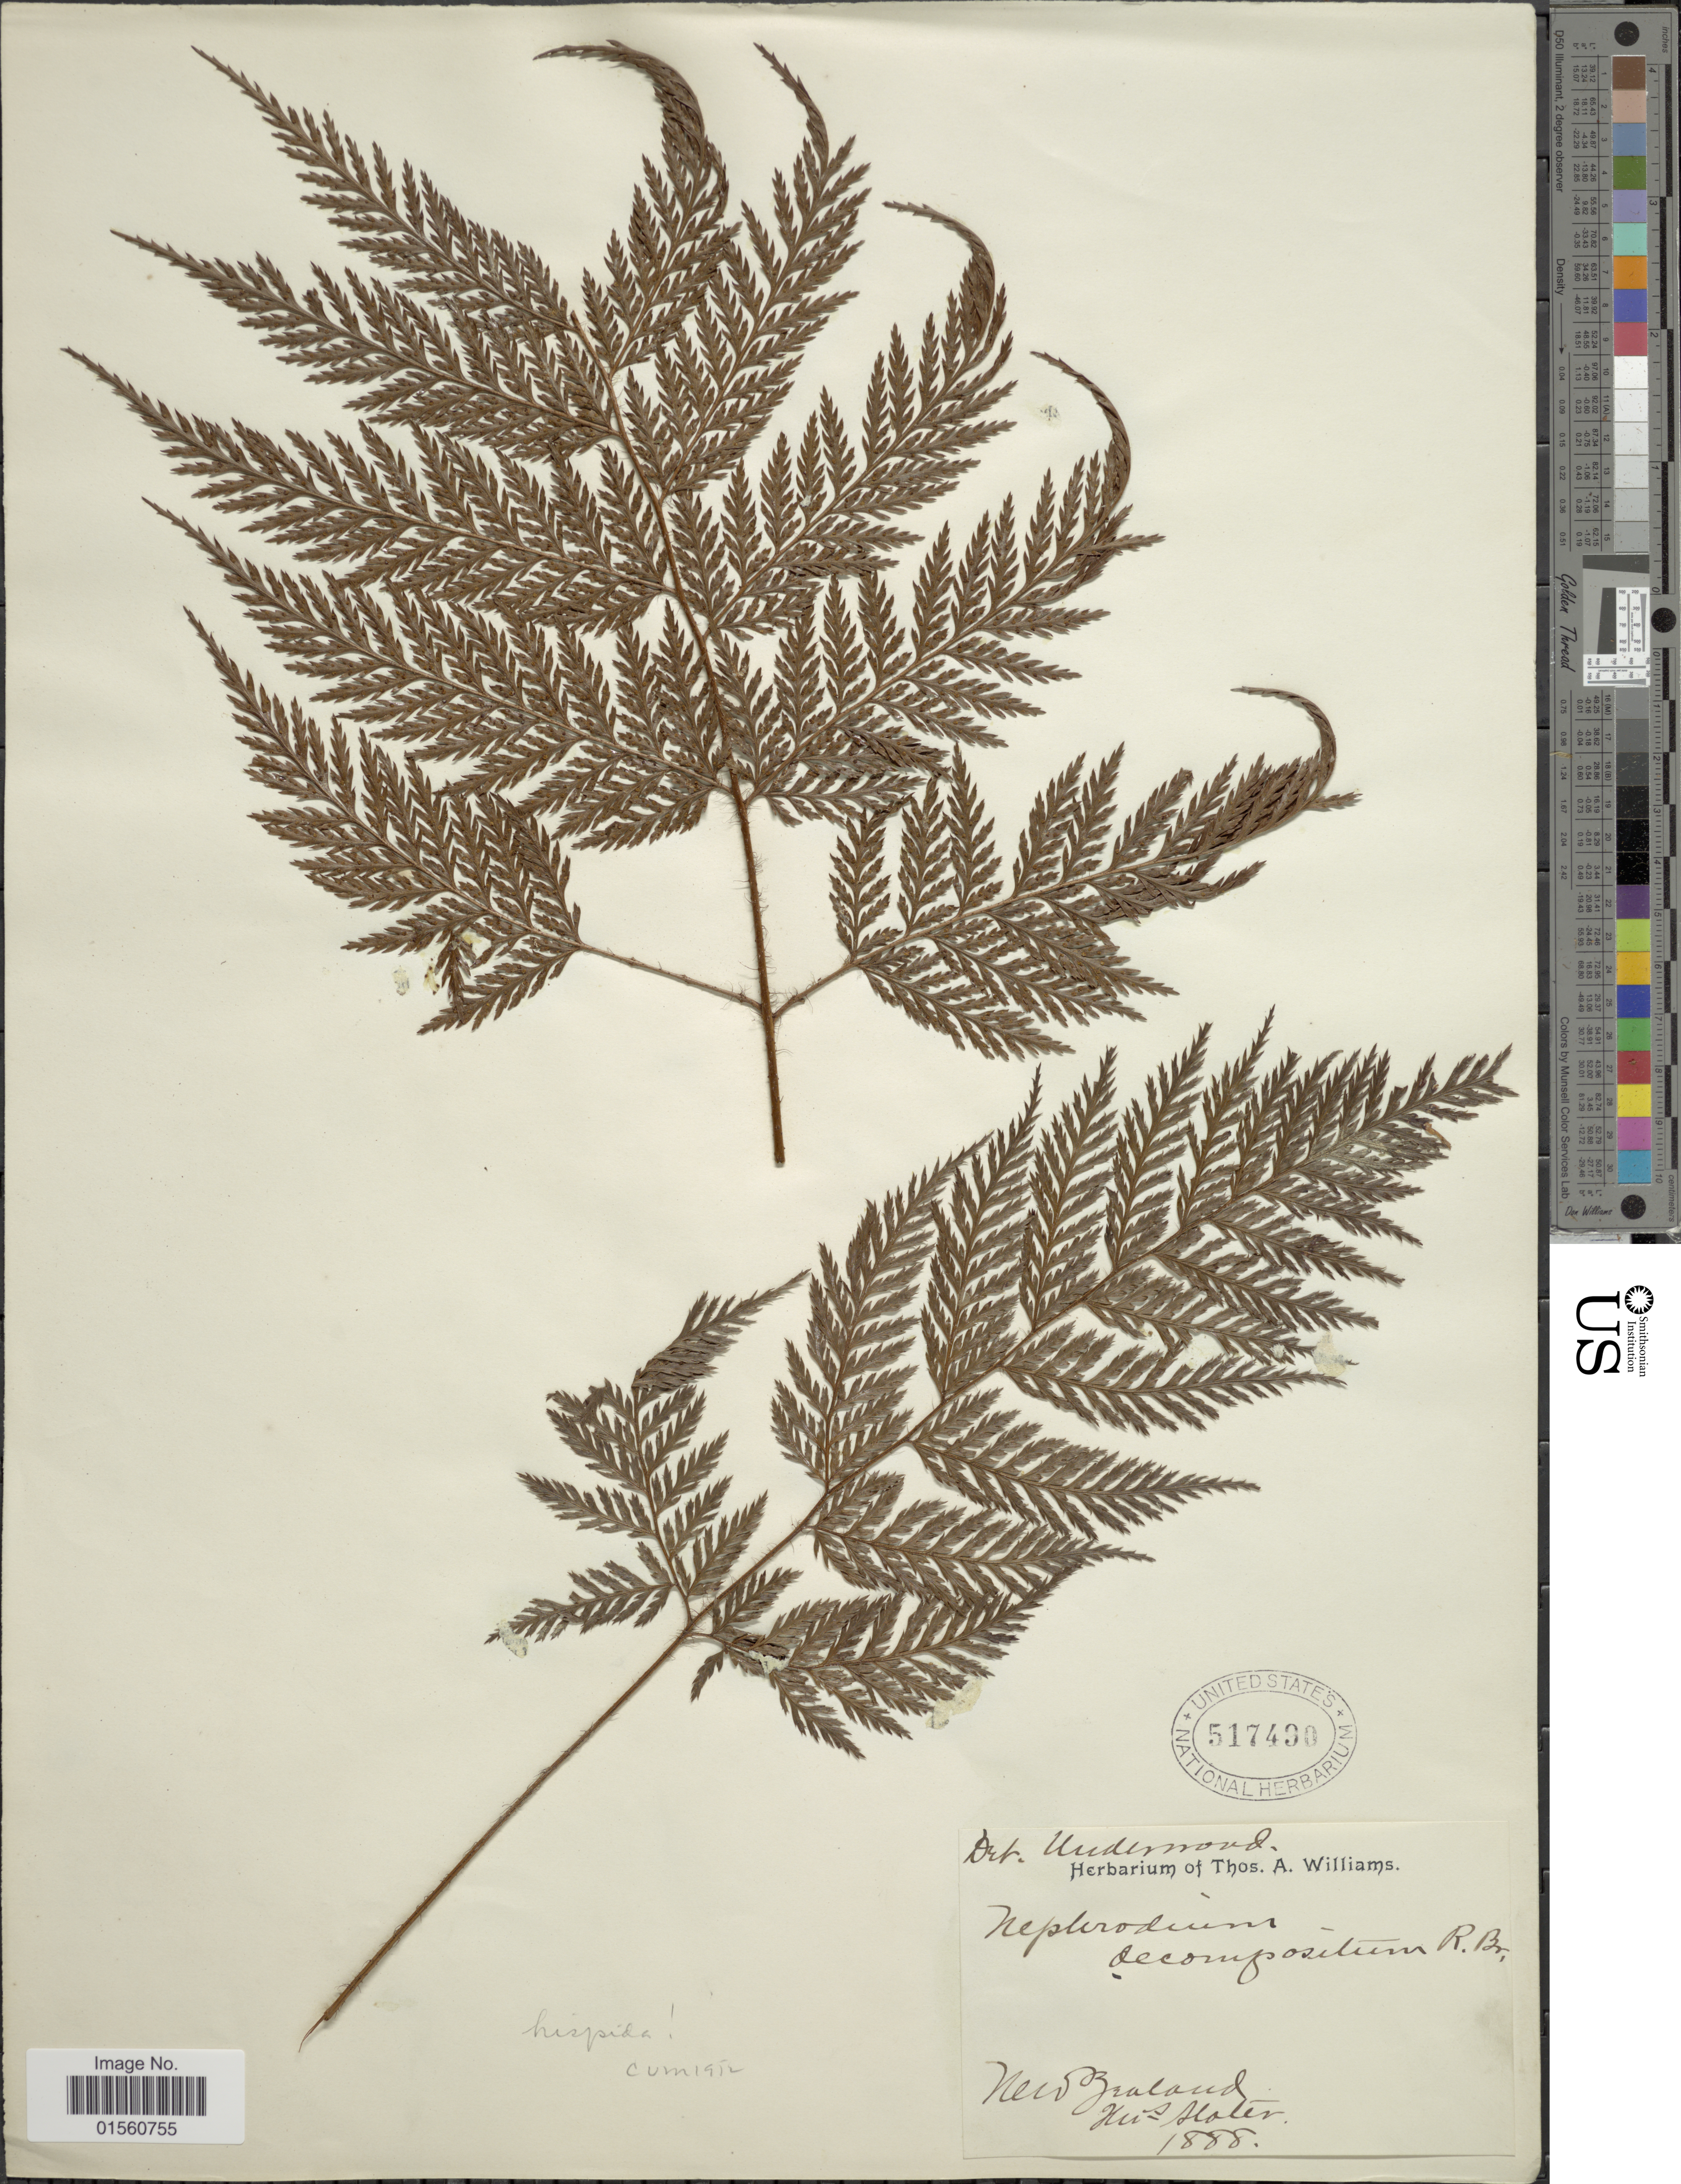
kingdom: Plantae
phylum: Tracheophyta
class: Polypodiopsida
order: Polypodiales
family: Dryopteridaceae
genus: Lastreopsis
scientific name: Lastreopsis hispida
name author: (Sw.) Tindale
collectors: Underwood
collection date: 1888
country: New Zealand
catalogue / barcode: US 517490